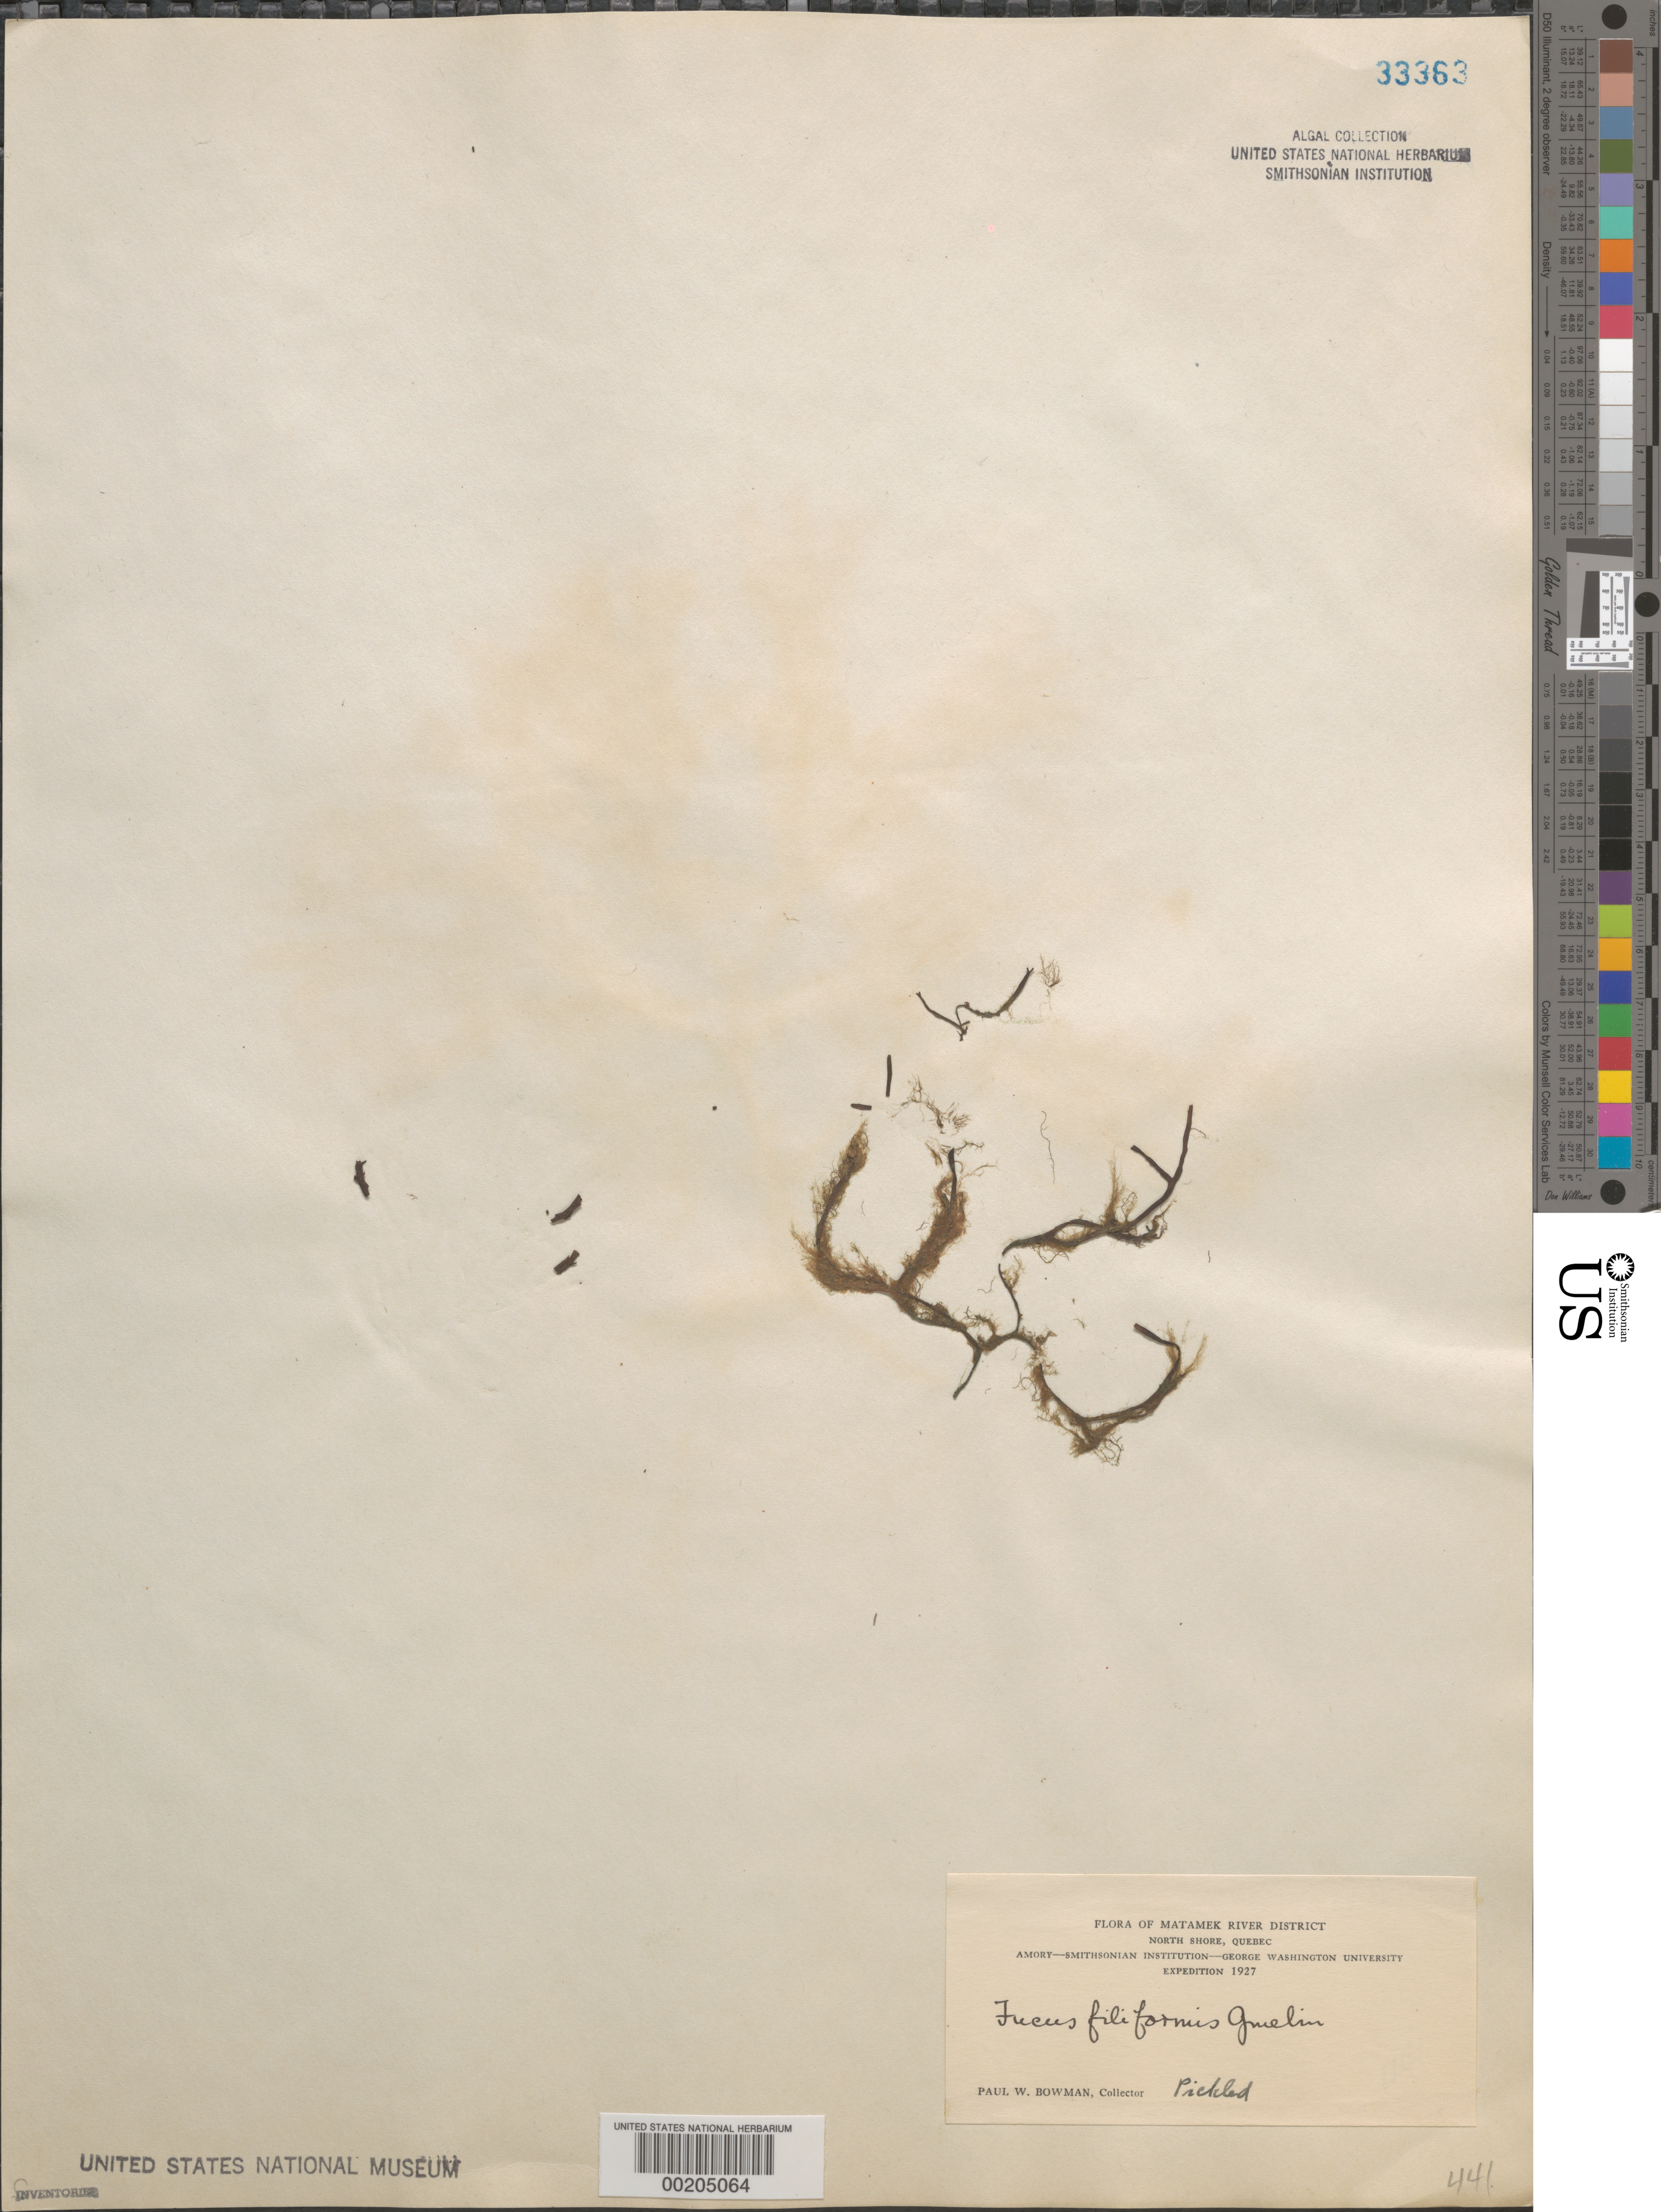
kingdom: Chromista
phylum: Ochrophyta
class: Phaeophyceae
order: Fucales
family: Fucaceae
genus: Fucus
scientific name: Fucus filiformis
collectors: P. Bowman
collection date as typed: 1927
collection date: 1927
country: Canada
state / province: Quebec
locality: Matamek river district, north shore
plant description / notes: Amory-Smithsonian Institution-George Washington University Expedition, 1927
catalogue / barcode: US 33363